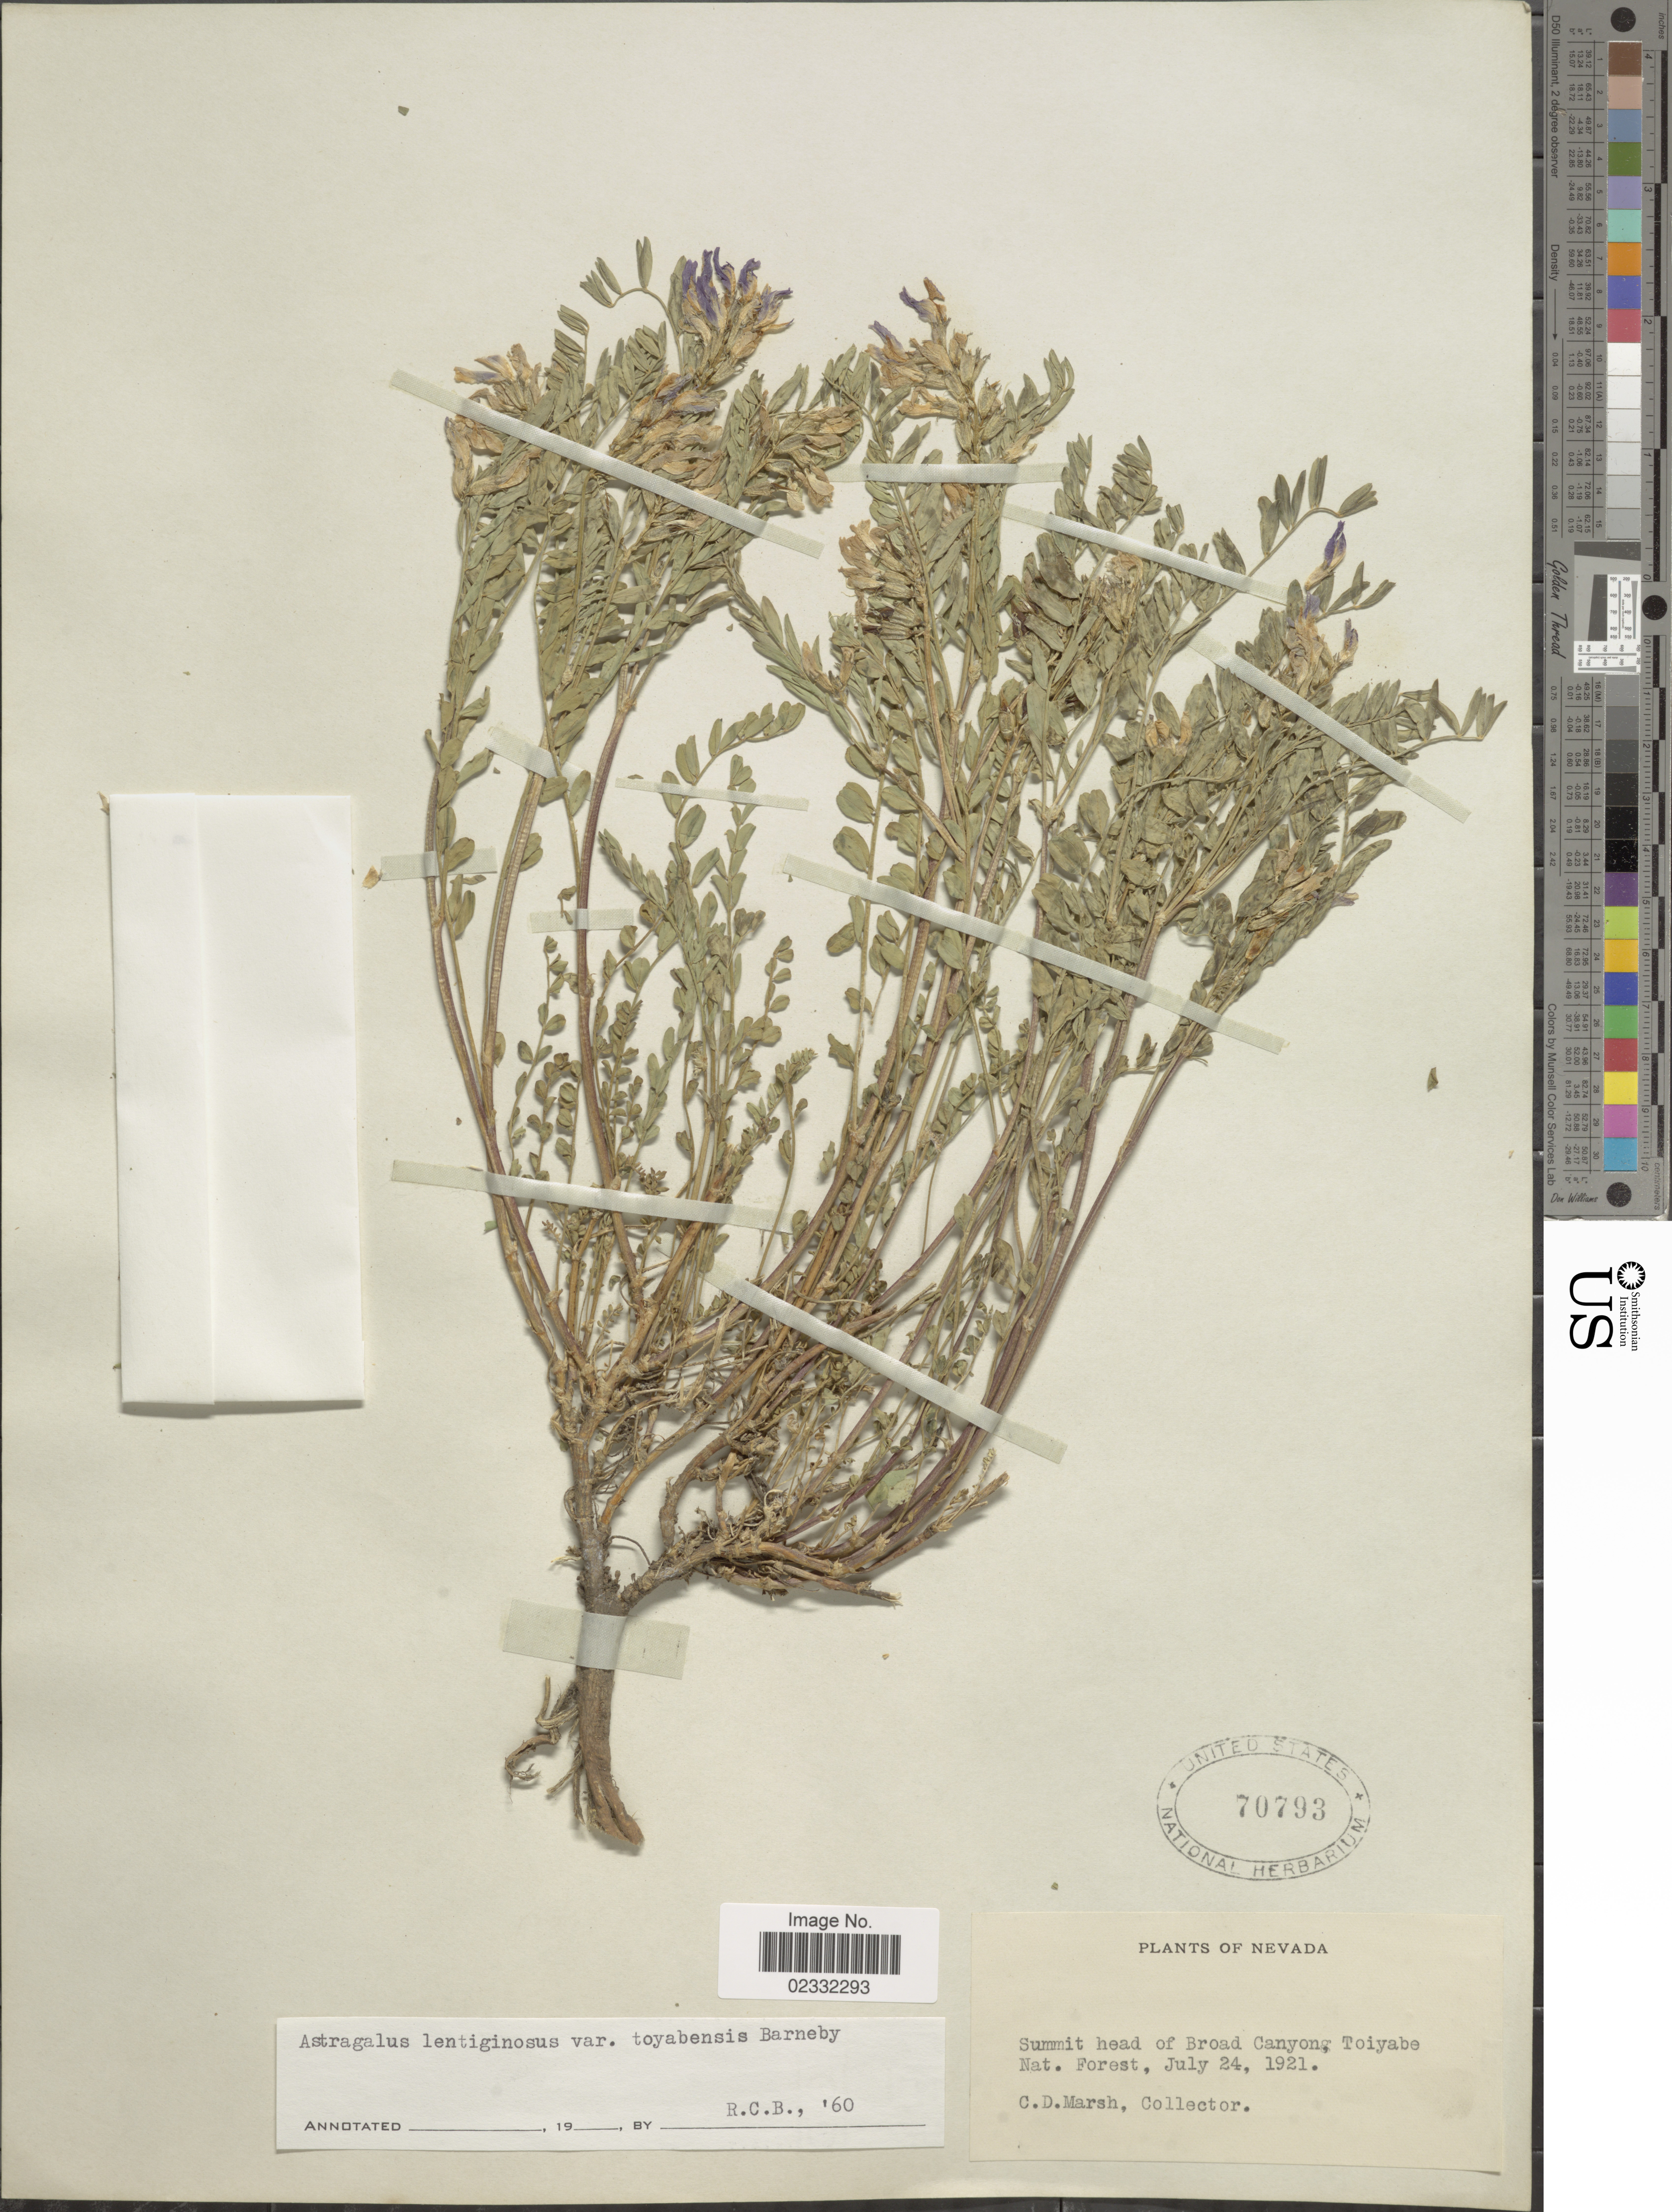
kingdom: Plantae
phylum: Tracheophyta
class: Magnoliopsida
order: Fabales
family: Fabaceae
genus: Astragalus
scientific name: Astragalus lentiginosus var. toyabensis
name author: Barneby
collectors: C. D. Marsh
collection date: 1921-07-24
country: United States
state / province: Nevada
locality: Nevada, Summit head of Broad Canyon, Toiyabe Nat. Forest.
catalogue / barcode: US 70793